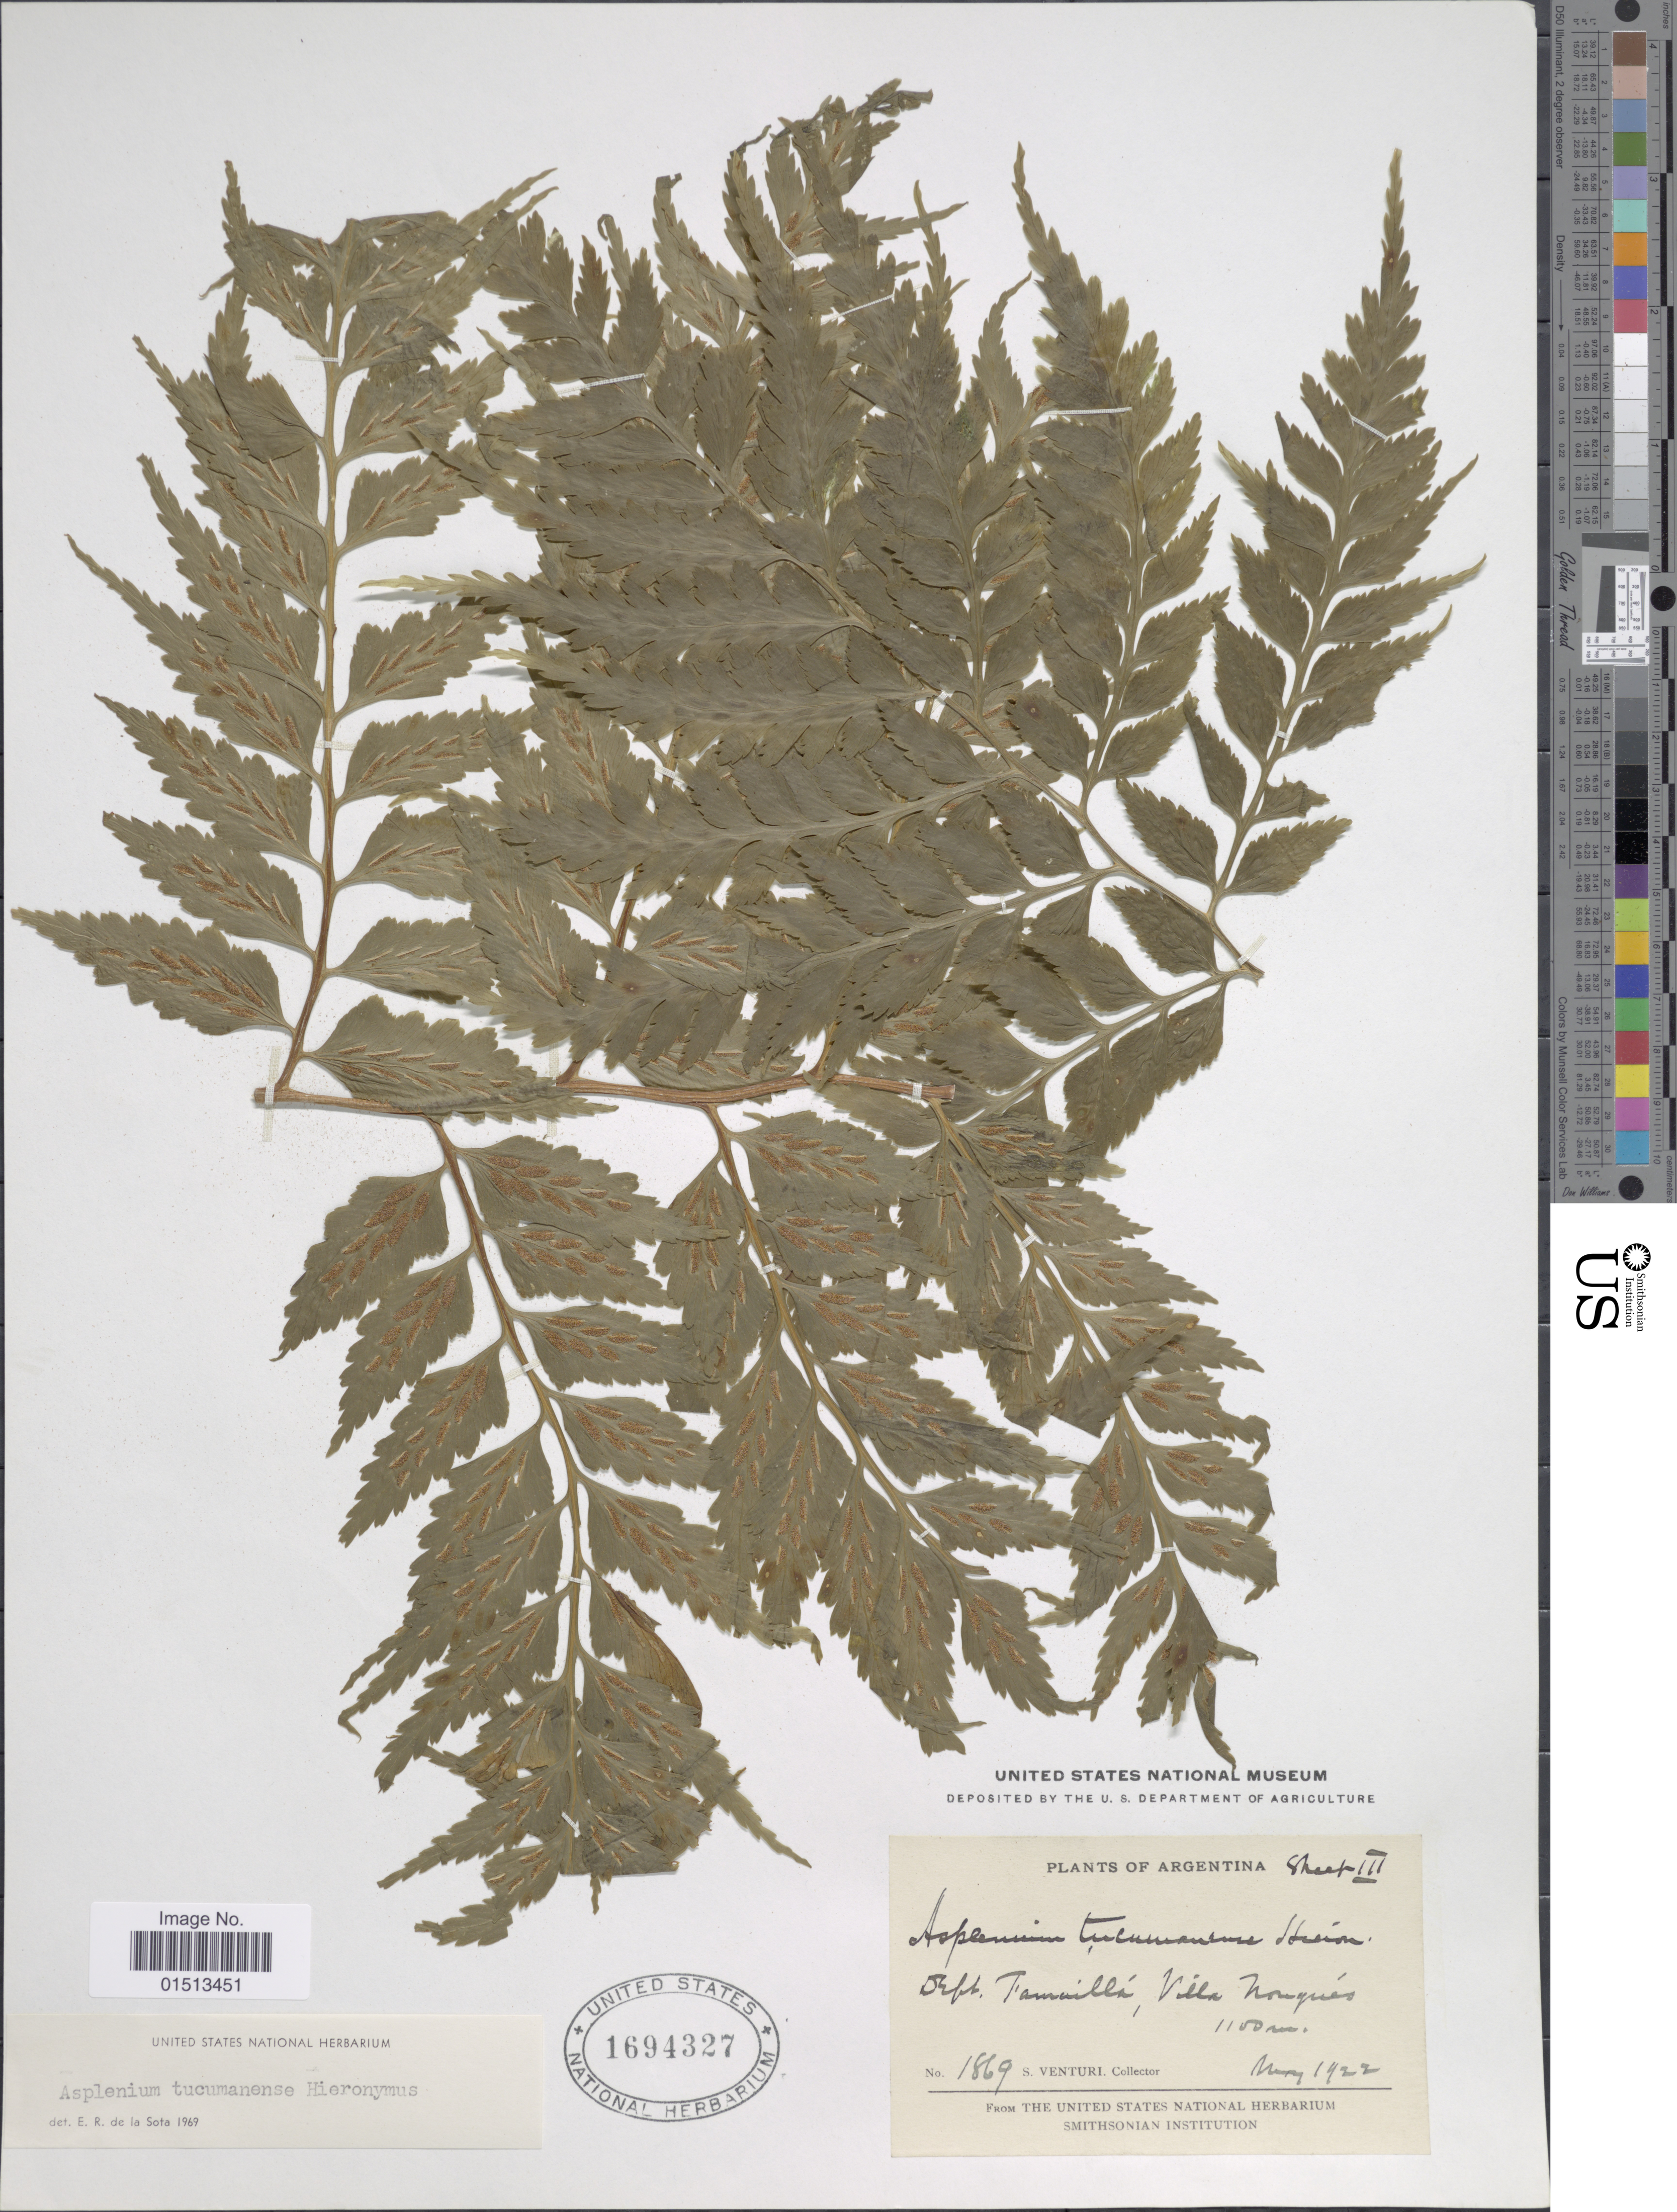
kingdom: Plantae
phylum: Tracheophyta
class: Polypodiopsida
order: Polypodiales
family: Aspleniaceae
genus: Asplenium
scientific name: Asplenium tucumanense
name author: Hieron.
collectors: S. Venturi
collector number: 1869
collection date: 1922-05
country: Argentina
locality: Dept. Jamailá, Villa Nougués.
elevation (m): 1100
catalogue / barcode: US 1694327